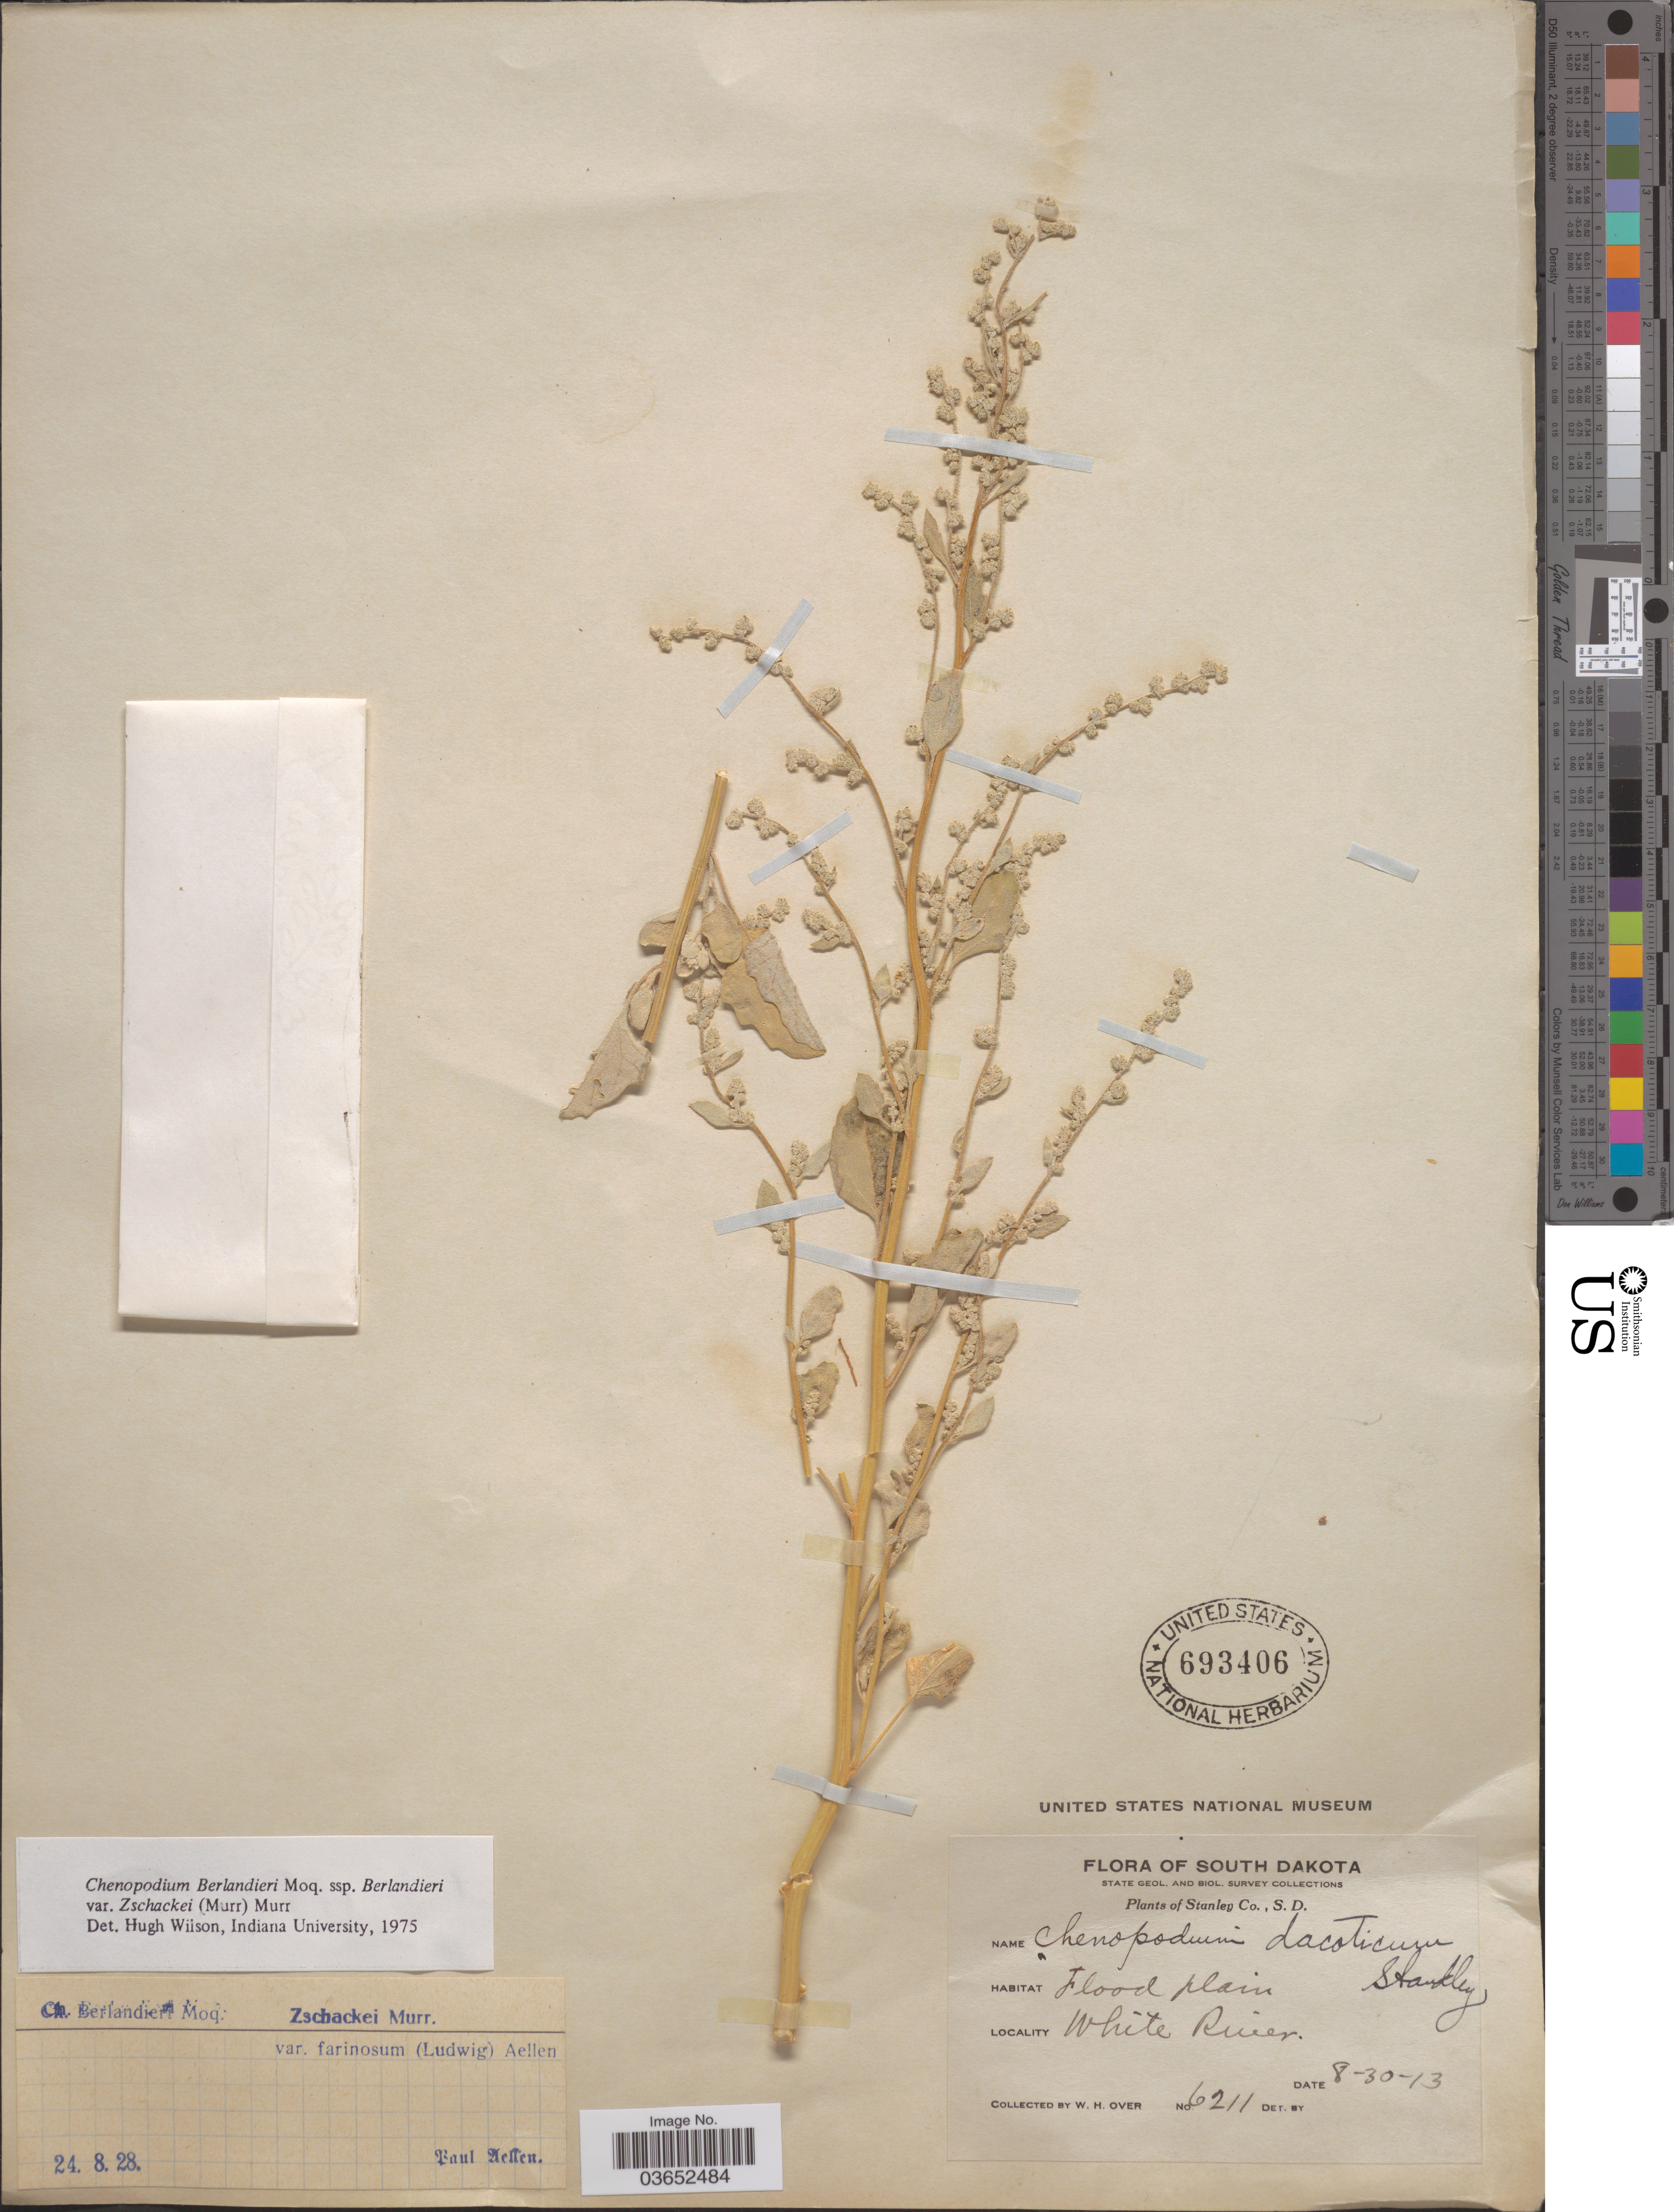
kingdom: Plantae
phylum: Tracheophyta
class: Magnoliopsida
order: Caryophyllales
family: Amaranthaceae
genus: Chenopodium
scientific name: Chenopodium berlandieri var. zschackei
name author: (Murr.) Murr.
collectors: W. Over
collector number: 6211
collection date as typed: Transcribed d/m/y: 30/8/13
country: United States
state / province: South Dakota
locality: Stanley Co. Flood plain. White River.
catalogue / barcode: US 693406